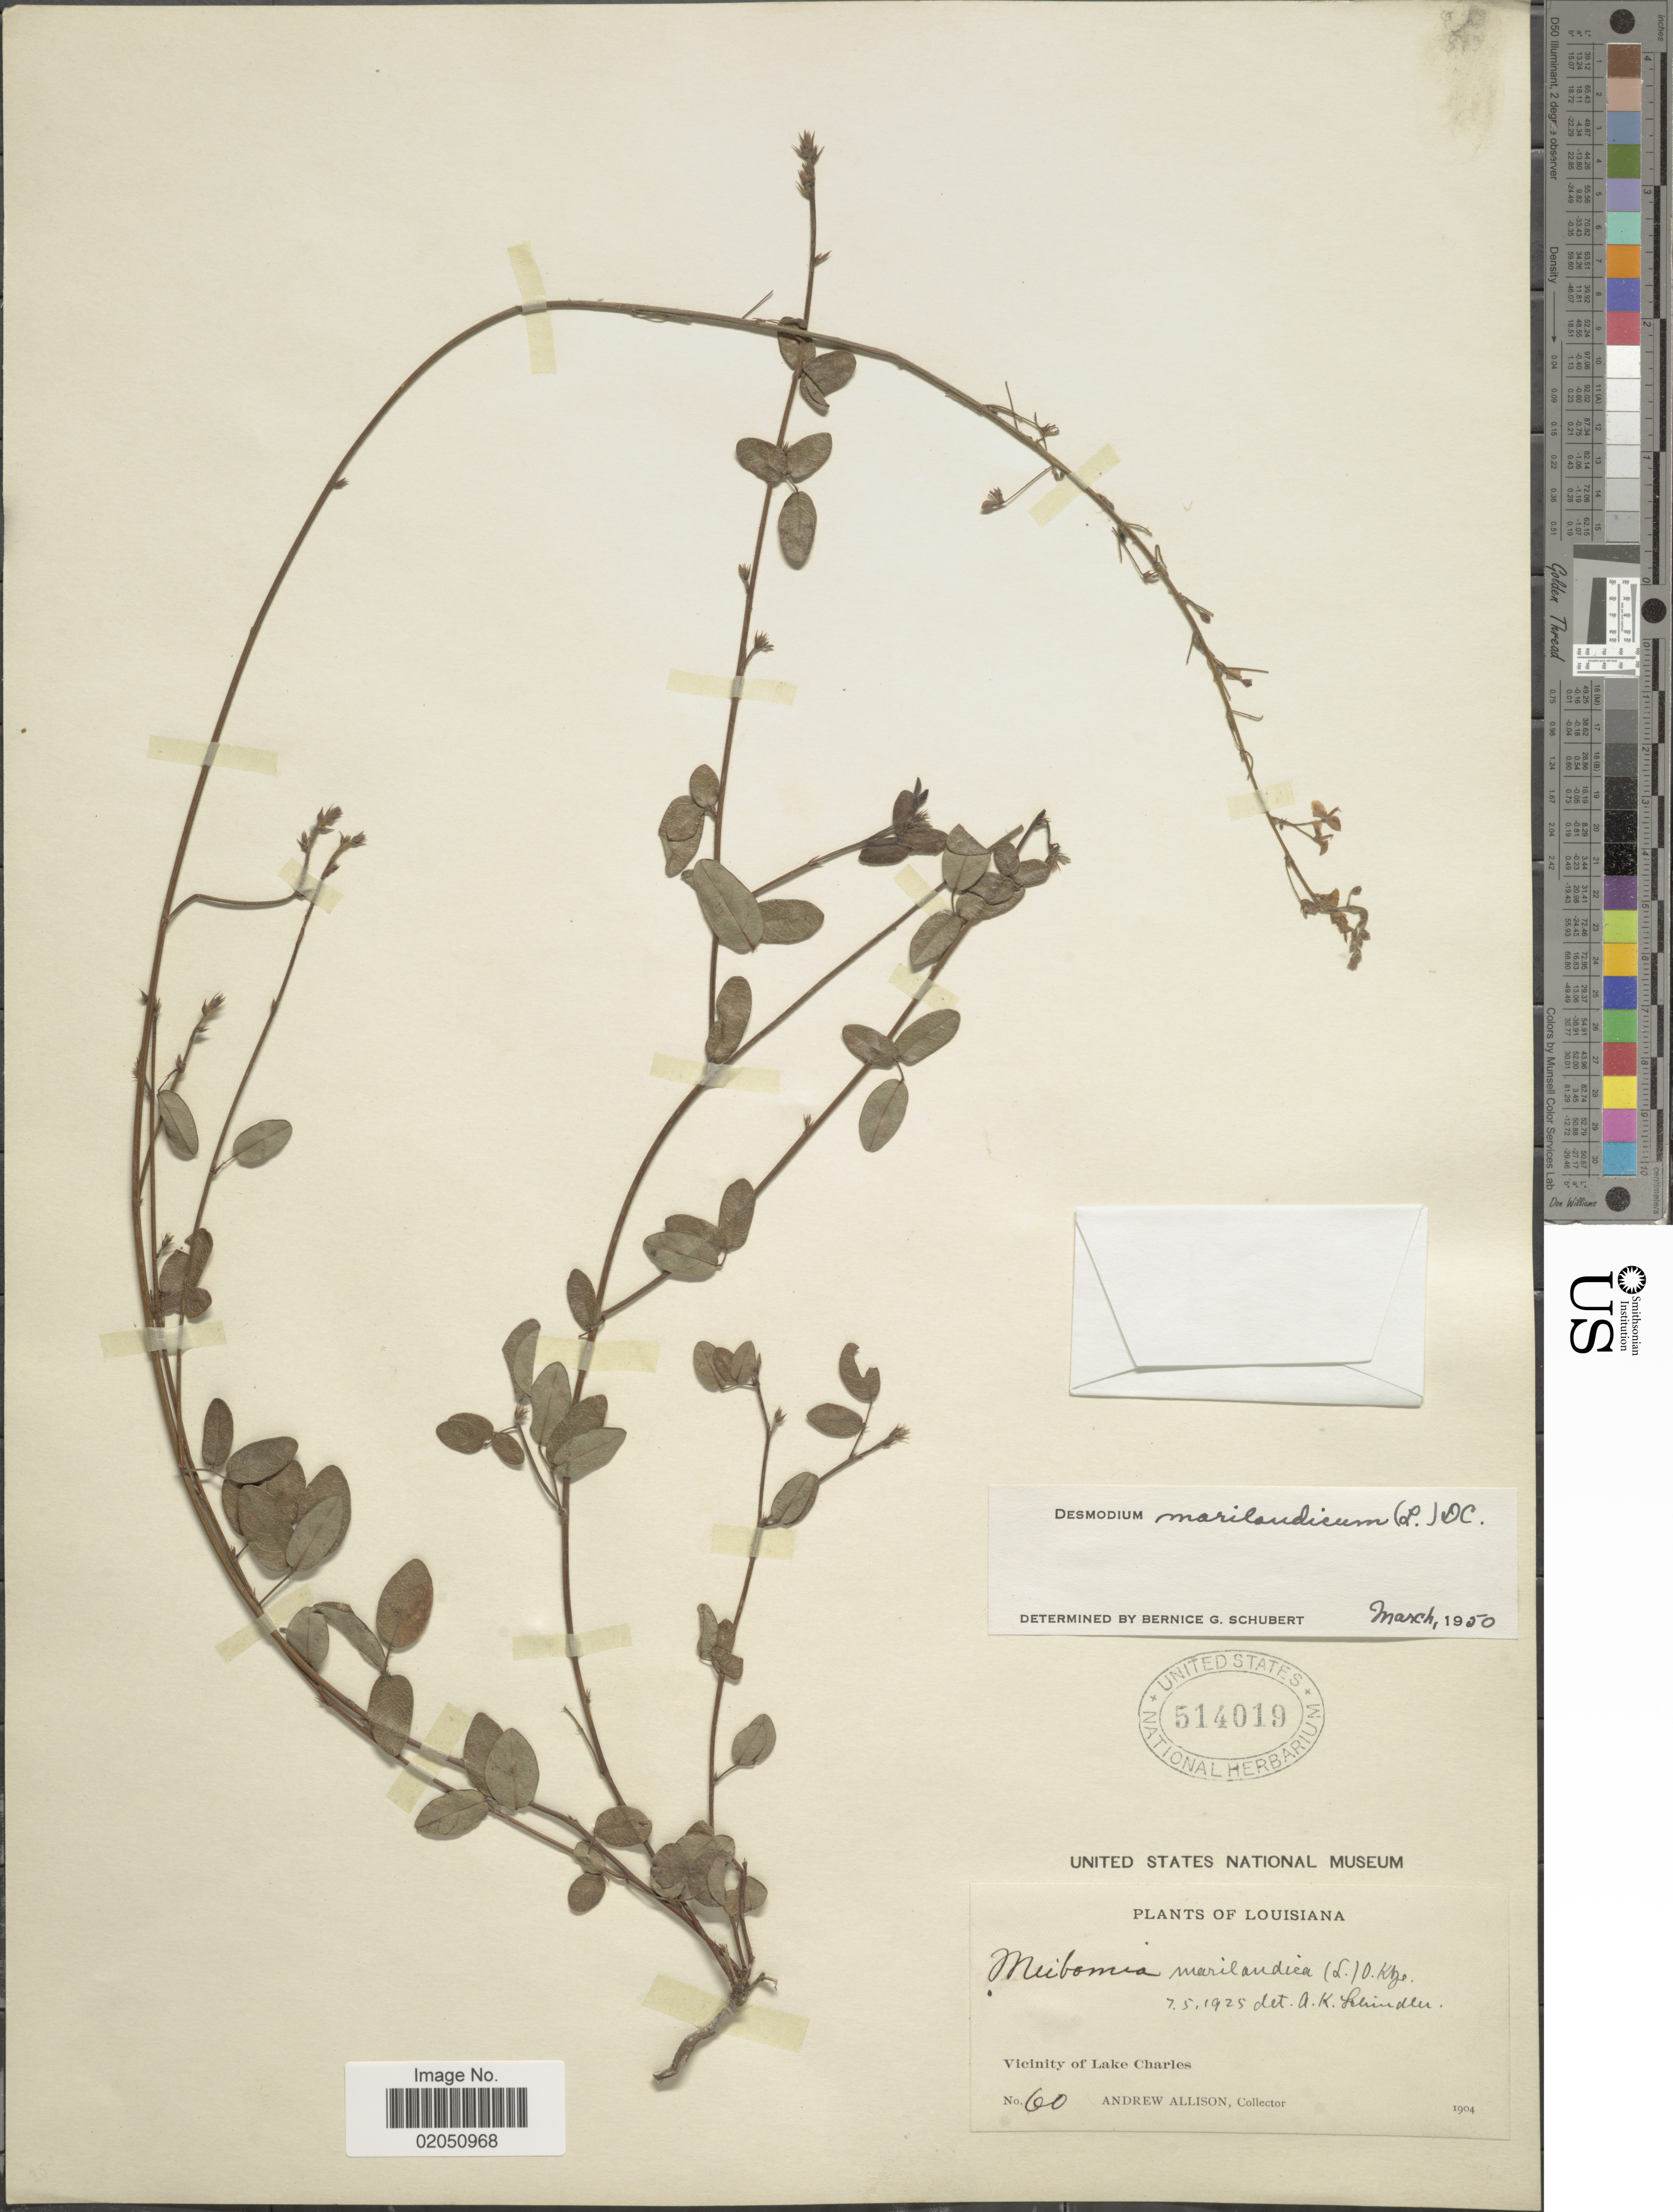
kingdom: Plantae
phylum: Tracheophyta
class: Magnoliopsida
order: Fabales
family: Fabaceae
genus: Desmodium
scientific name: Desmodium marilandicum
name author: Darl.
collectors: A. Allison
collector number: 60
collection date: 1904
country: United States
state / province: Louisiana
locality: Vicinity of Lake Charles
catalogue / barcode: US 514019